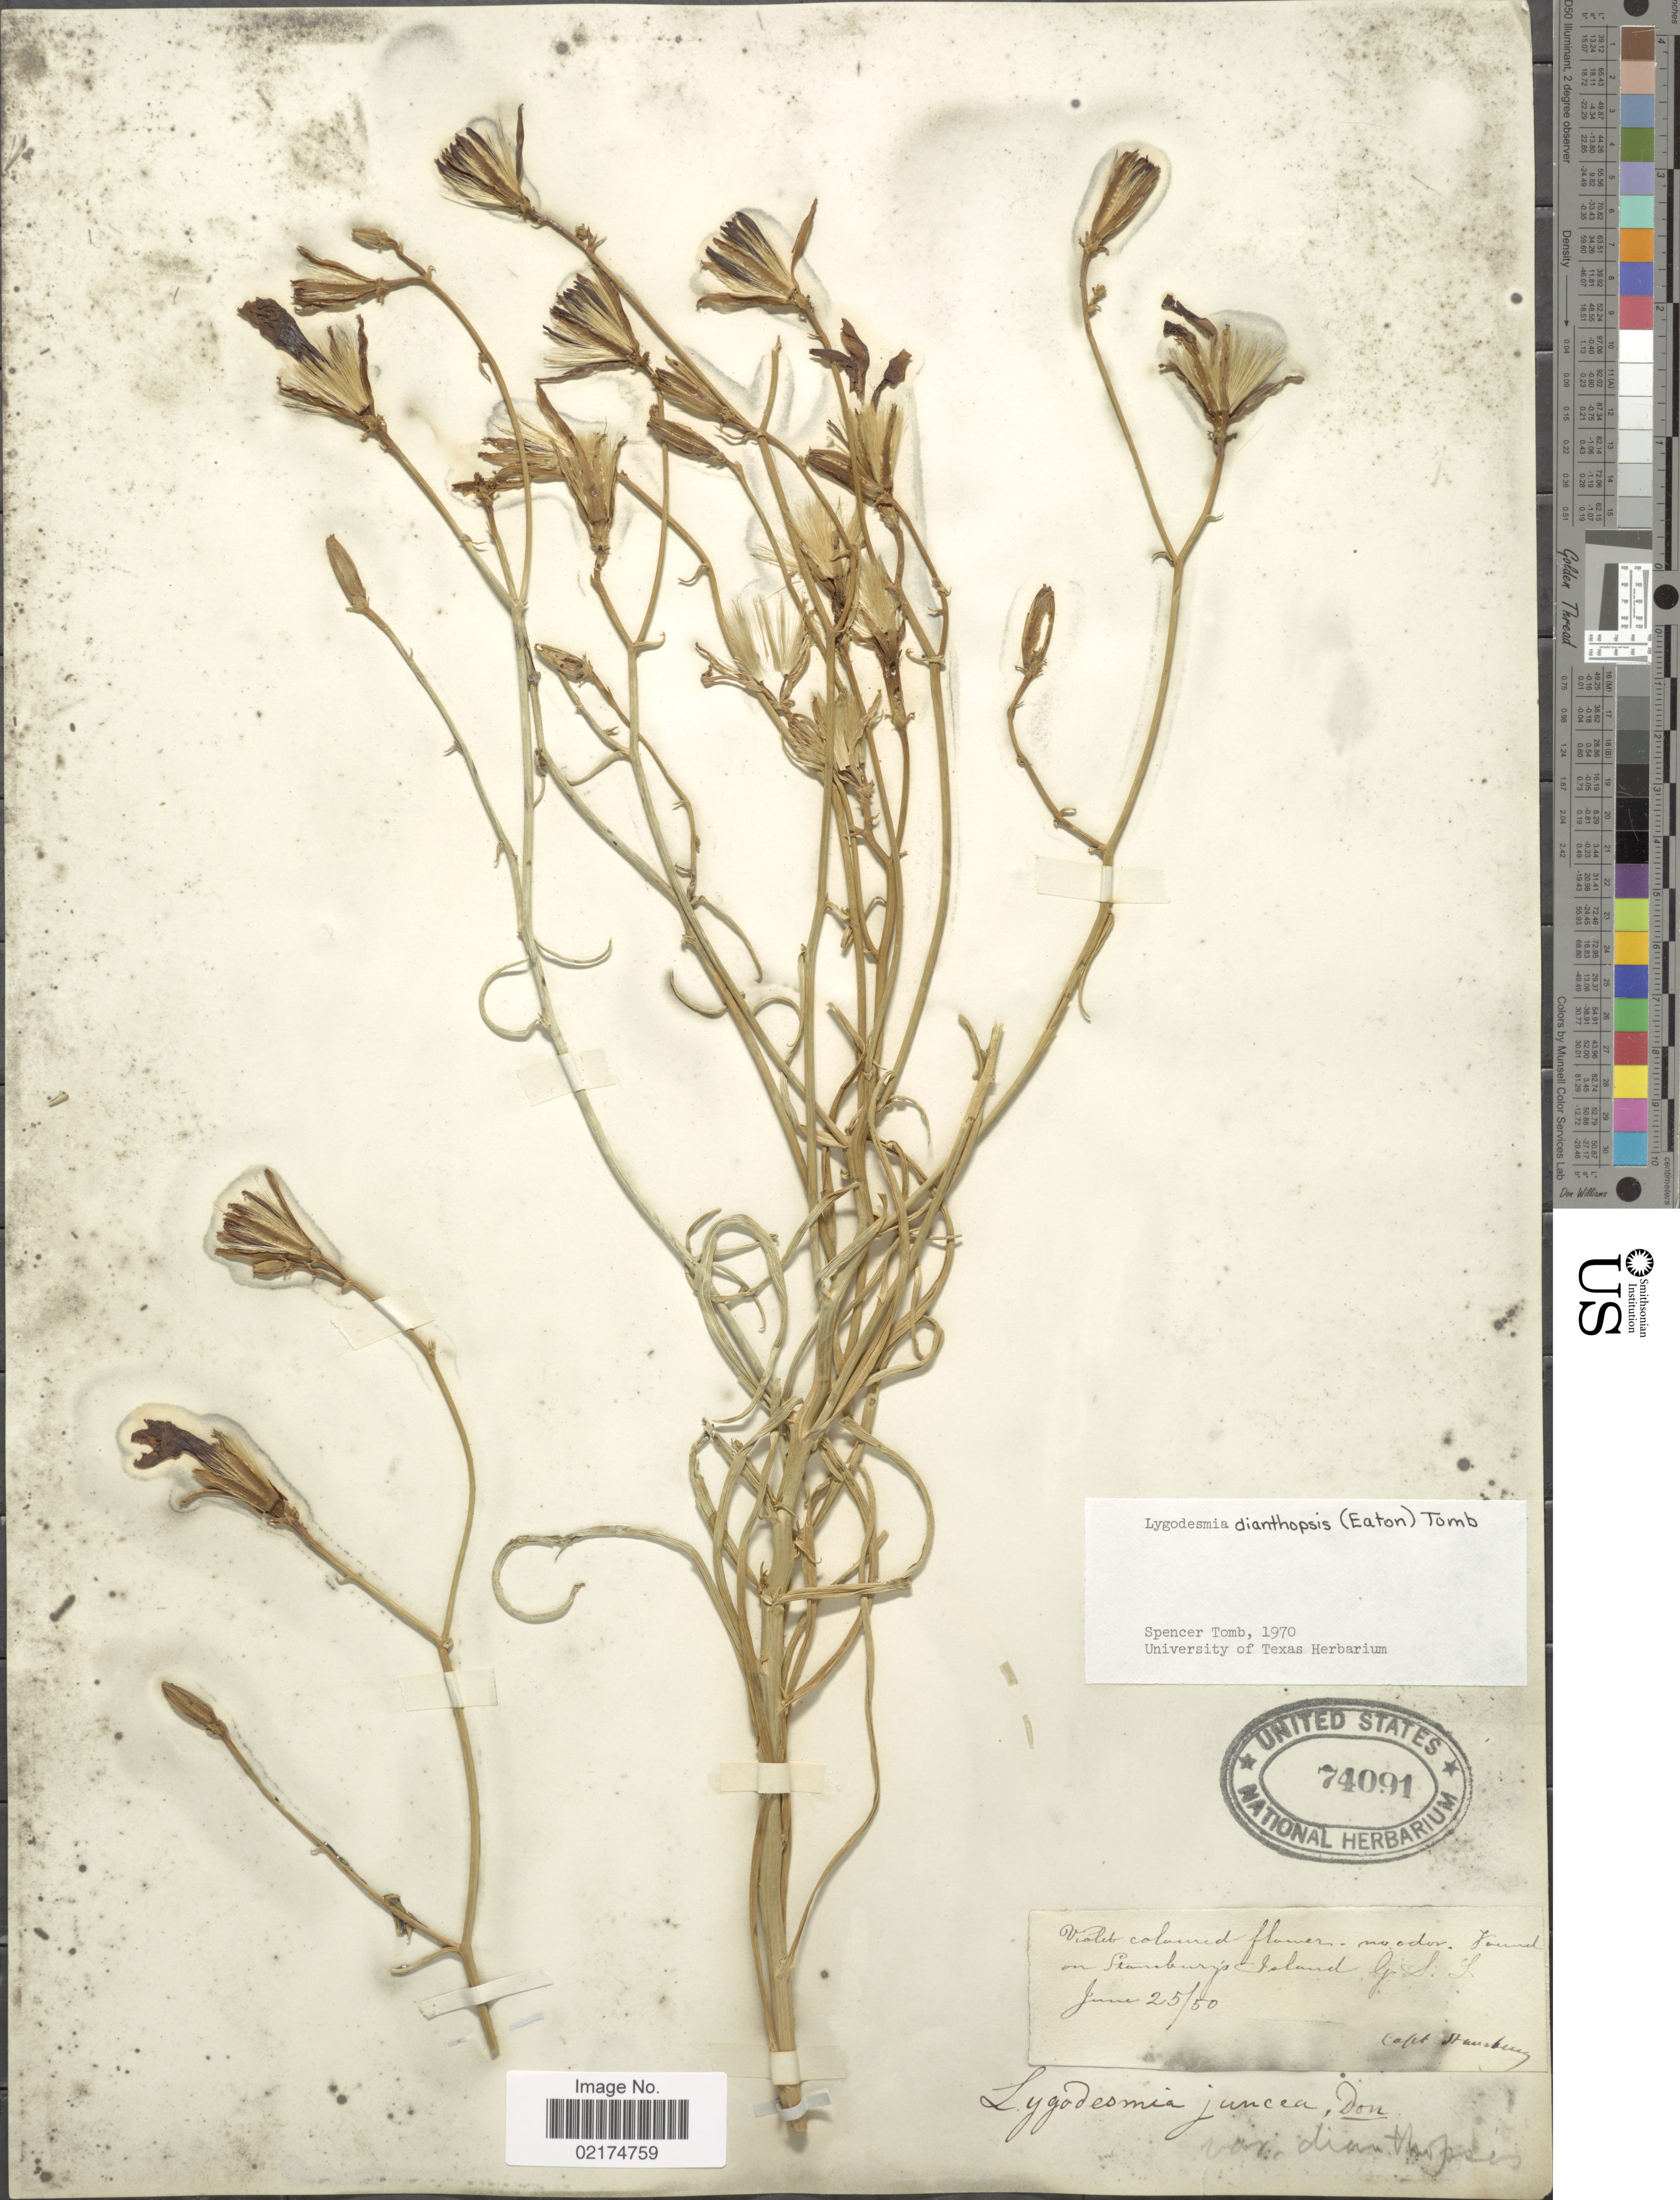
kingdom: Plantae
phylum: Tracheophyta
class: Magnoliopsida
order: Asterales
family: Asteraceae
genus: Lygodesmia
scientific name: Lygodesmia grandiflora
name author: Torr. & A. Gray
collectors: Stansbury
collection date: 1850-06-25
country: United States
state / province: Utah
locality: Stansbury's Island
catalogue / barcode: US 74091